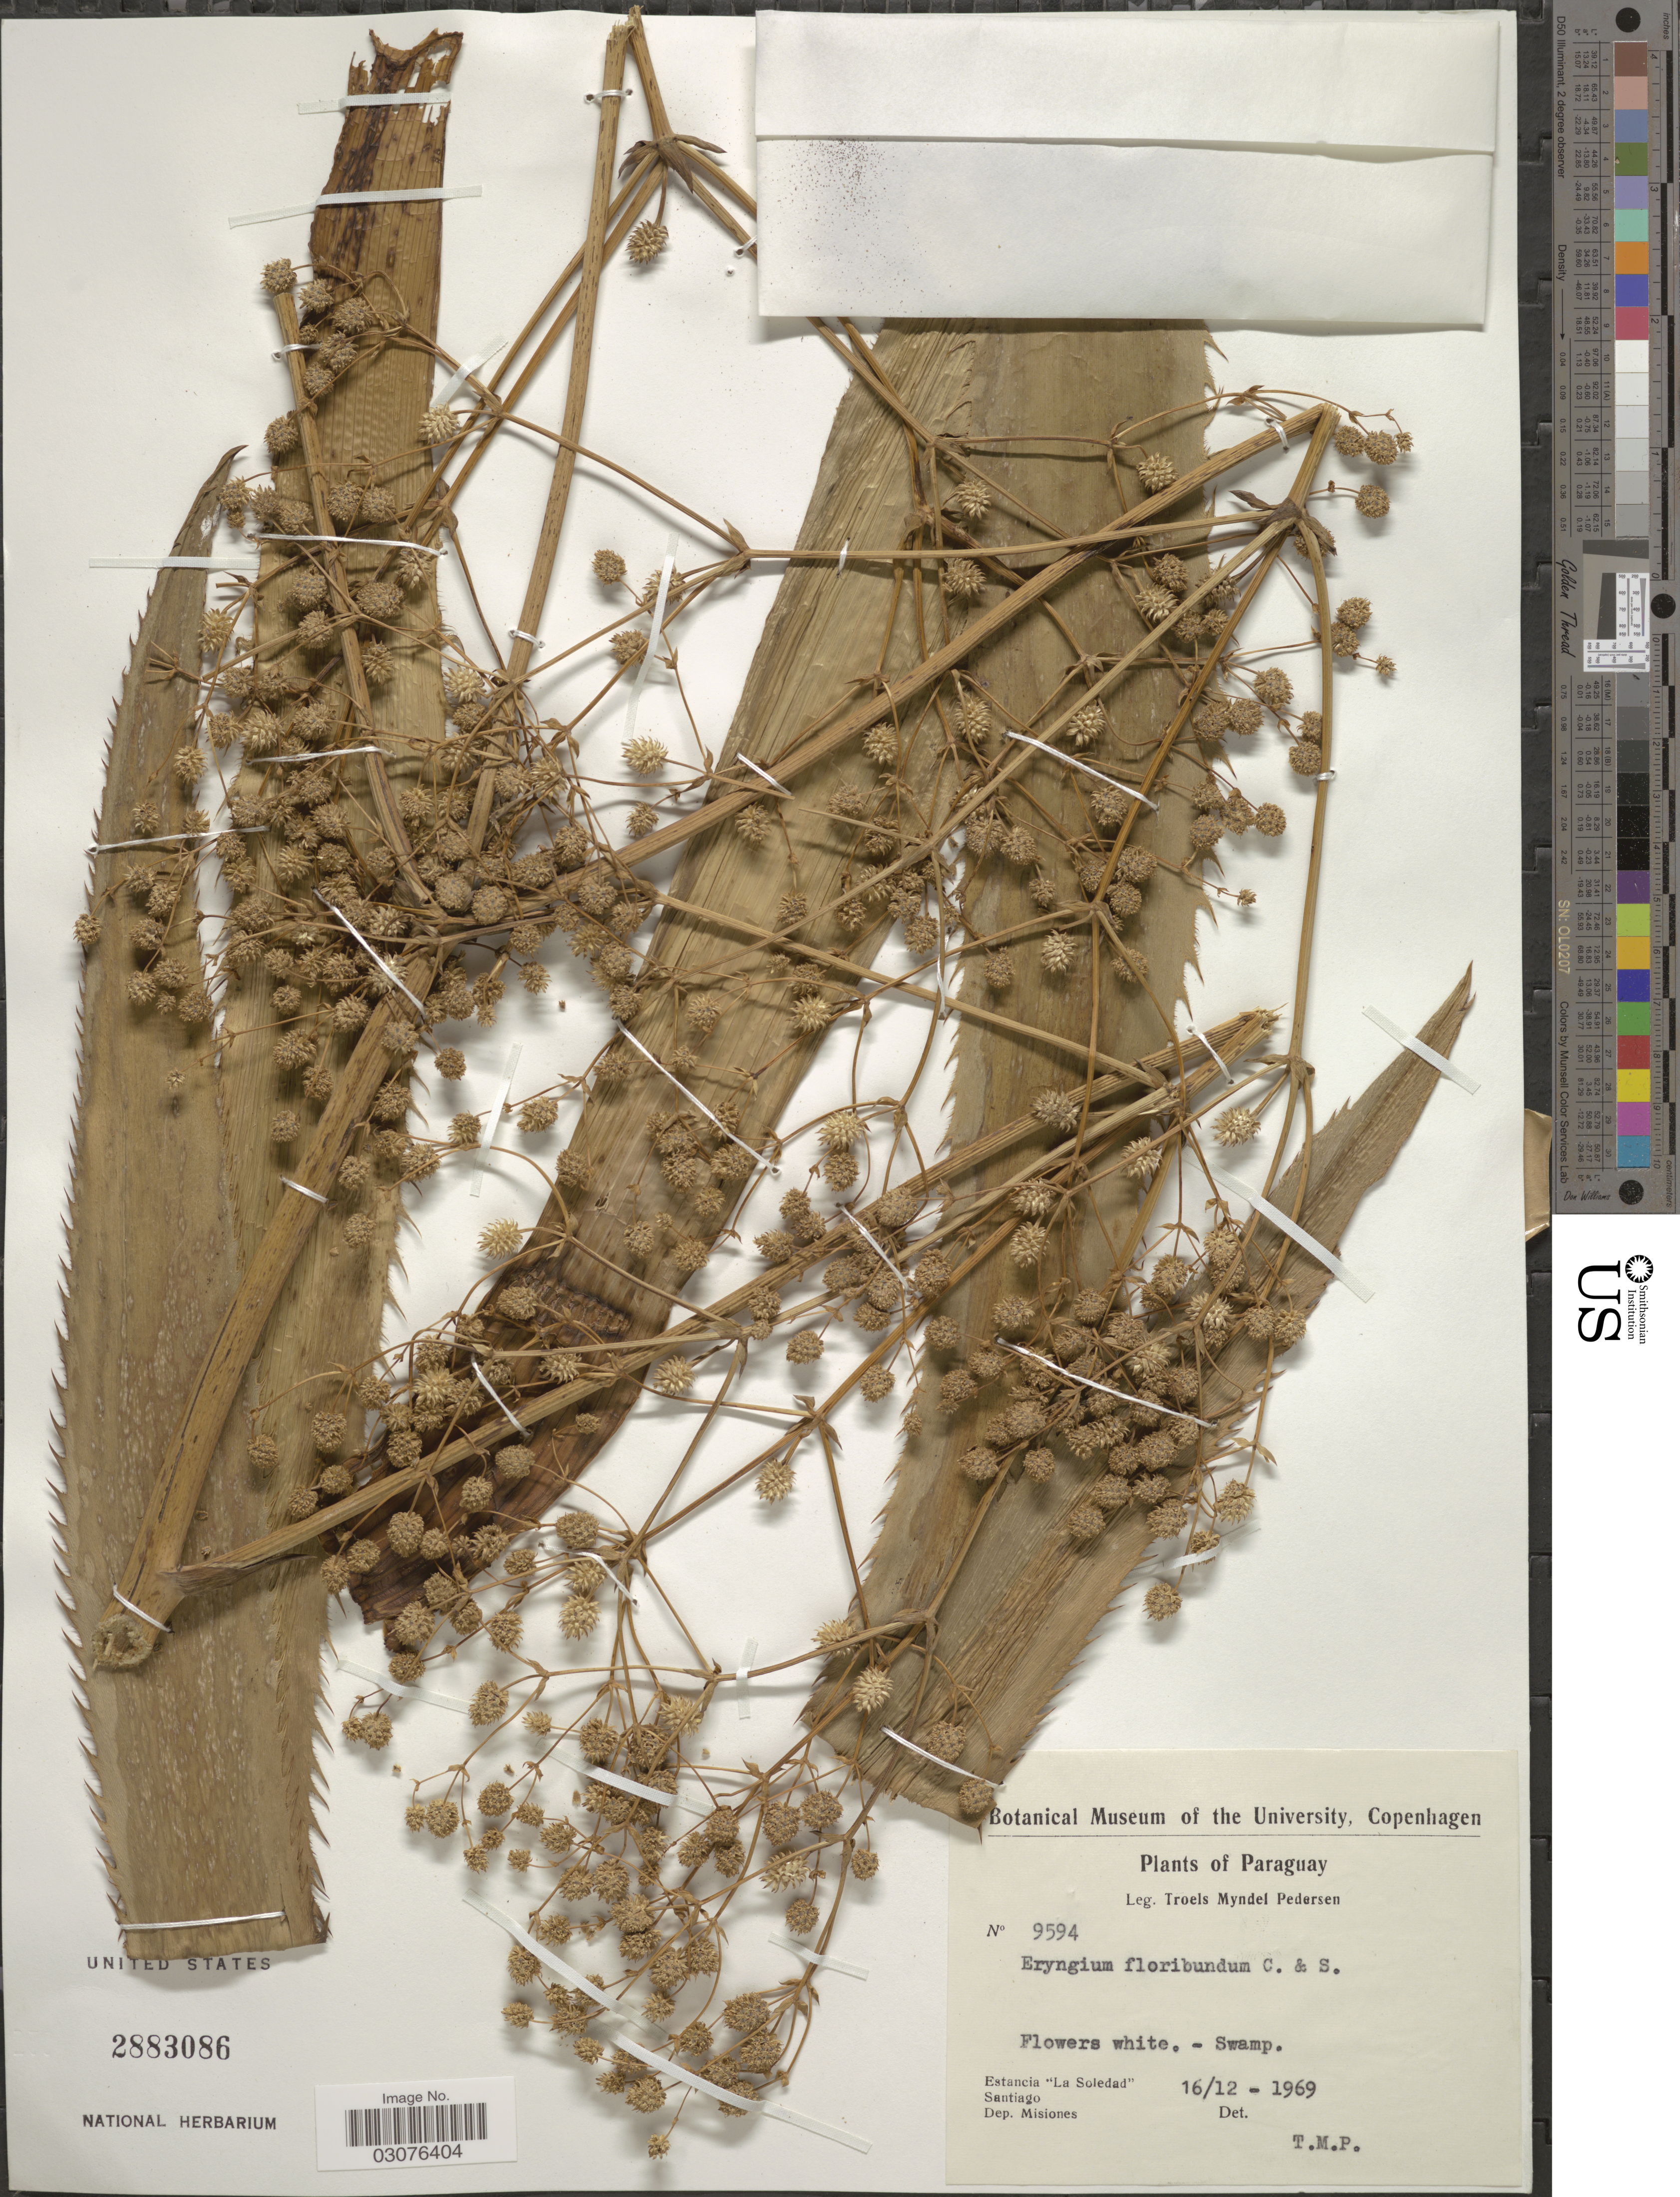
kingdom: Plantae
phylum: Tracheophyta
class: Magnoliopsida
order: Apiales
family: Apiaceae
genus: Eryngium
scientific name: Eryngium floribundum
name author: Cham. & Schltdl.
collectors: T. Pederson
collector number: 9594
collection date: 1969-12-16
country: Paraguay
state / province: Misiones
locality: Estancia "La Soledad", Santiago. Dep. Misiones.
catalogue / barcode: US 2883086